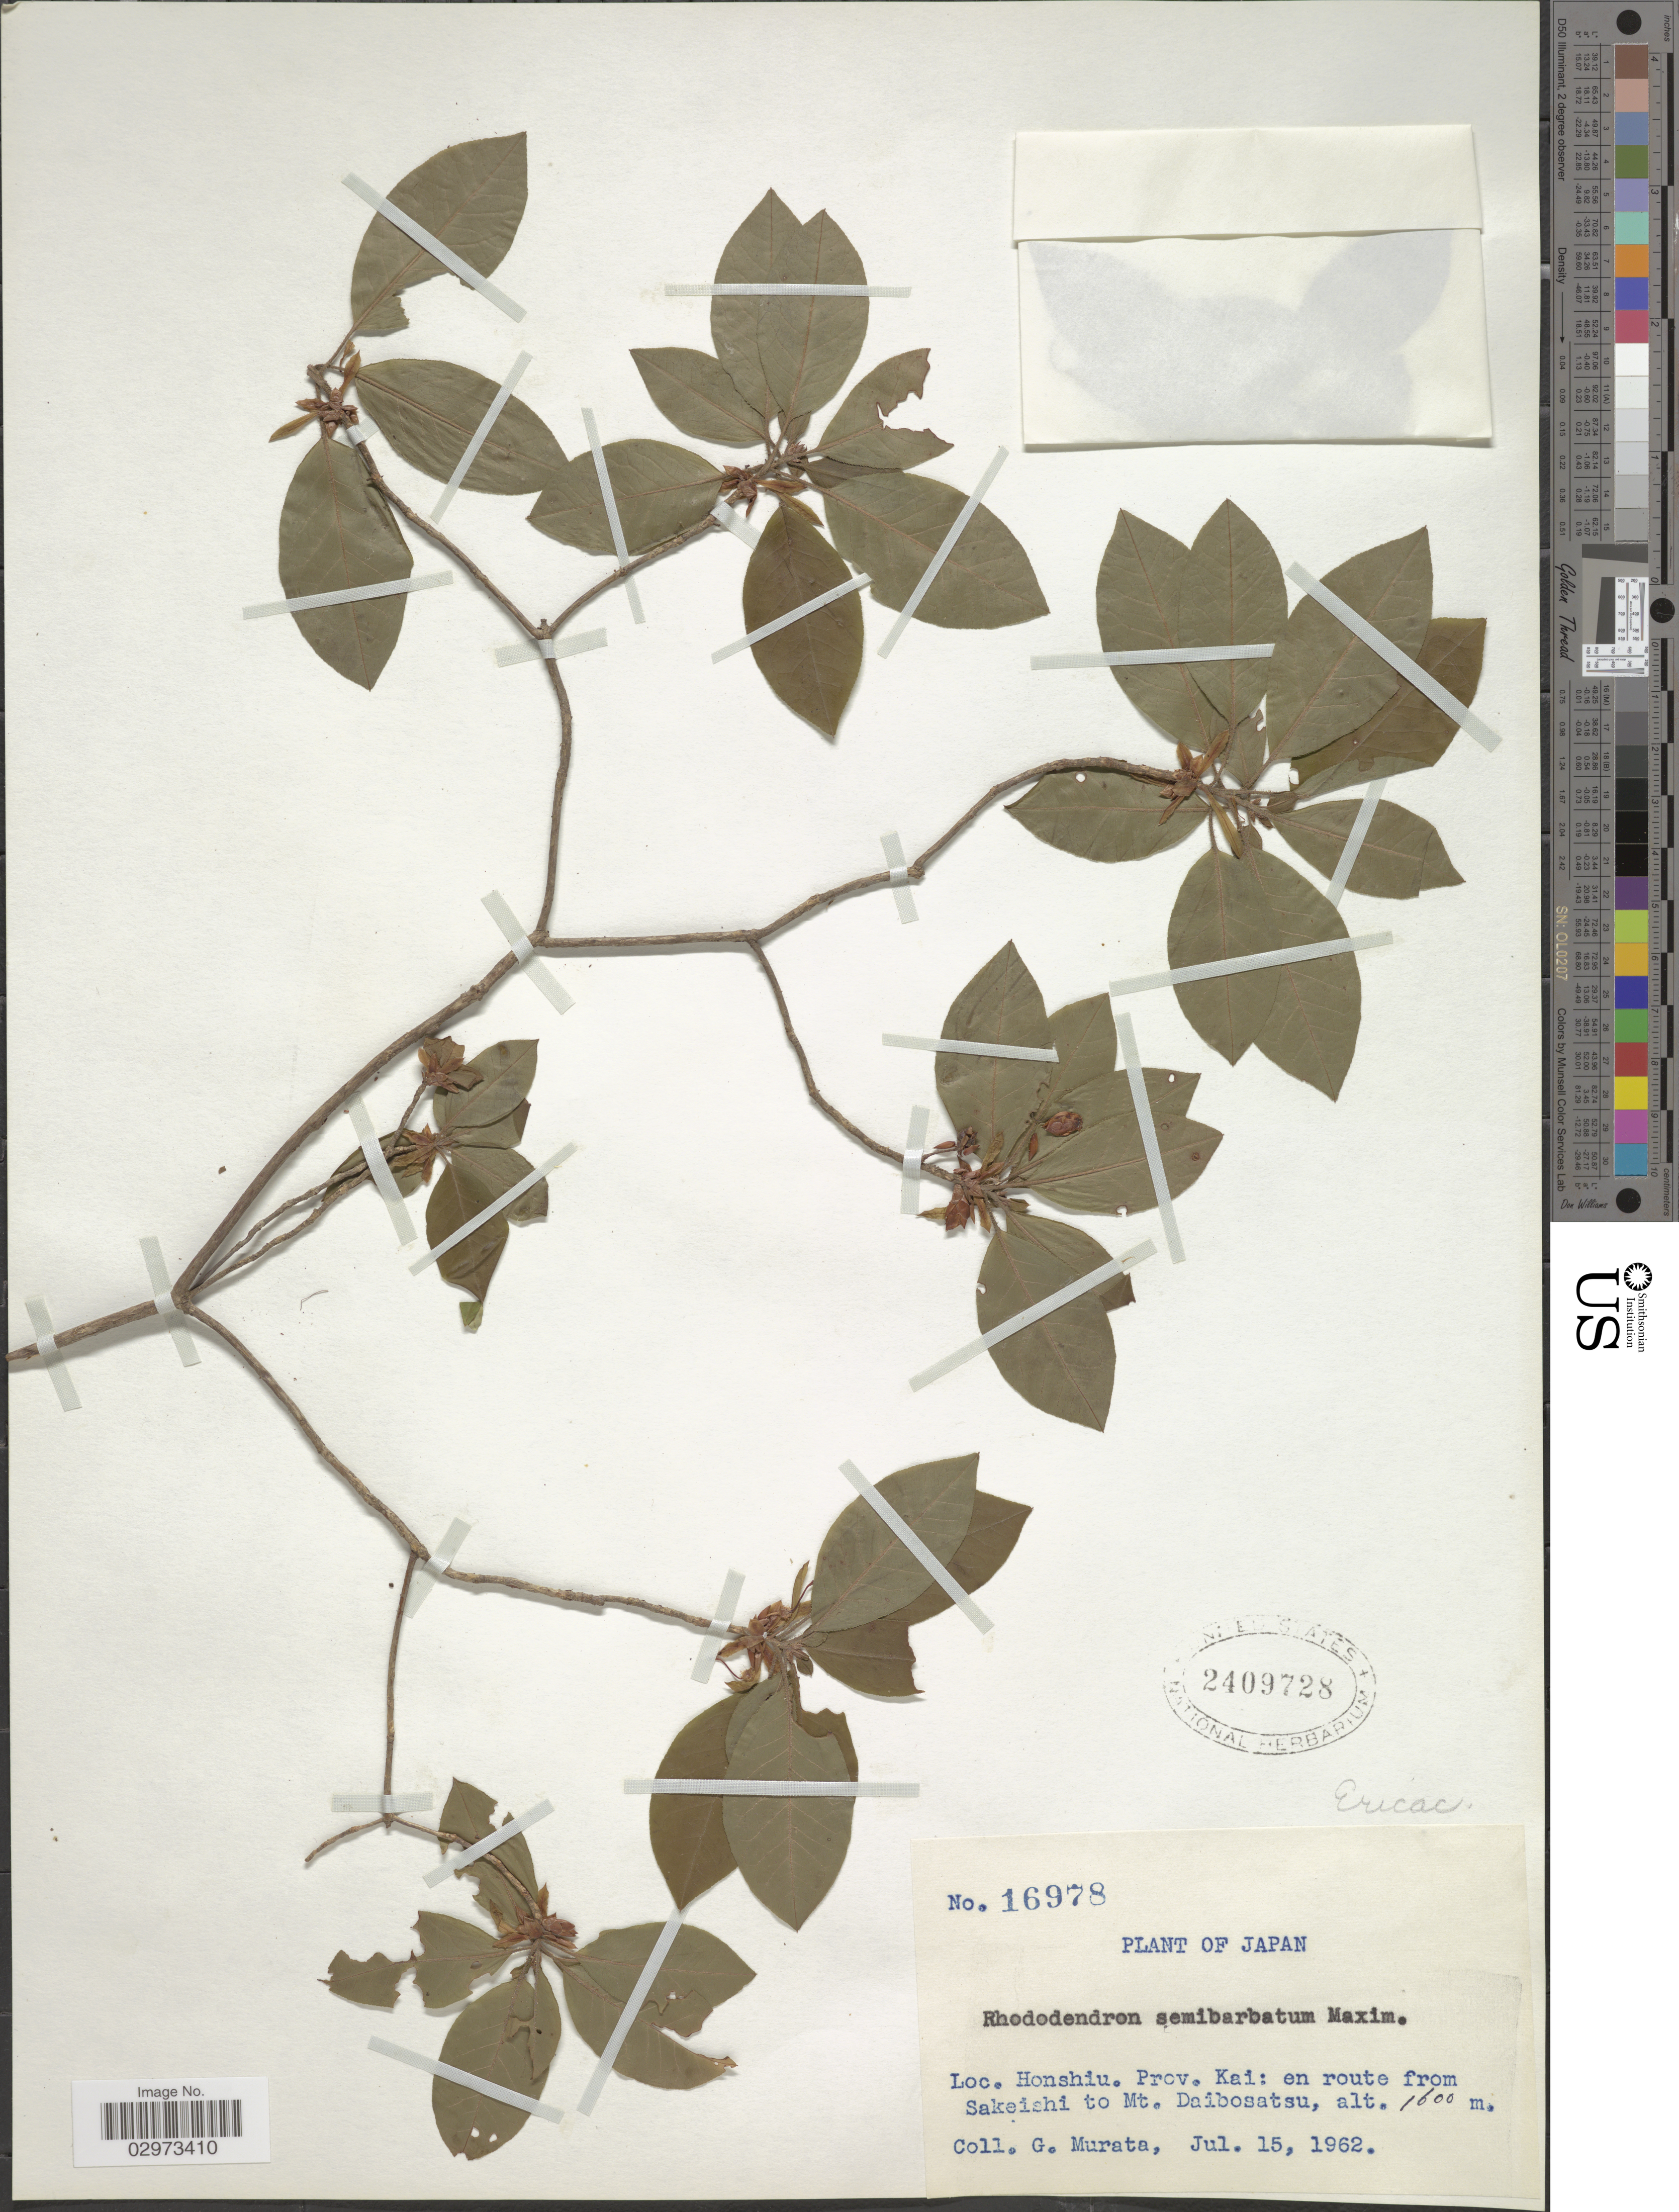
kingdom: Plantae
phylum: Tracheophyta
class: Magnoliopsida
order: Ericales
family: Ericaceae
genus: Rhododendron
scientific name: Rhododendron semibarbatum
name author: Maxim.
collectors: G. Murata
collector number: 16978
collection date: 1962-07-15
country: Japan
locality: Honshiu. Prov. Kai: en route from Sakeishi to Mt. Daibosatsu.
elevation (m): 1600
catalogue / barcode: US 2409728